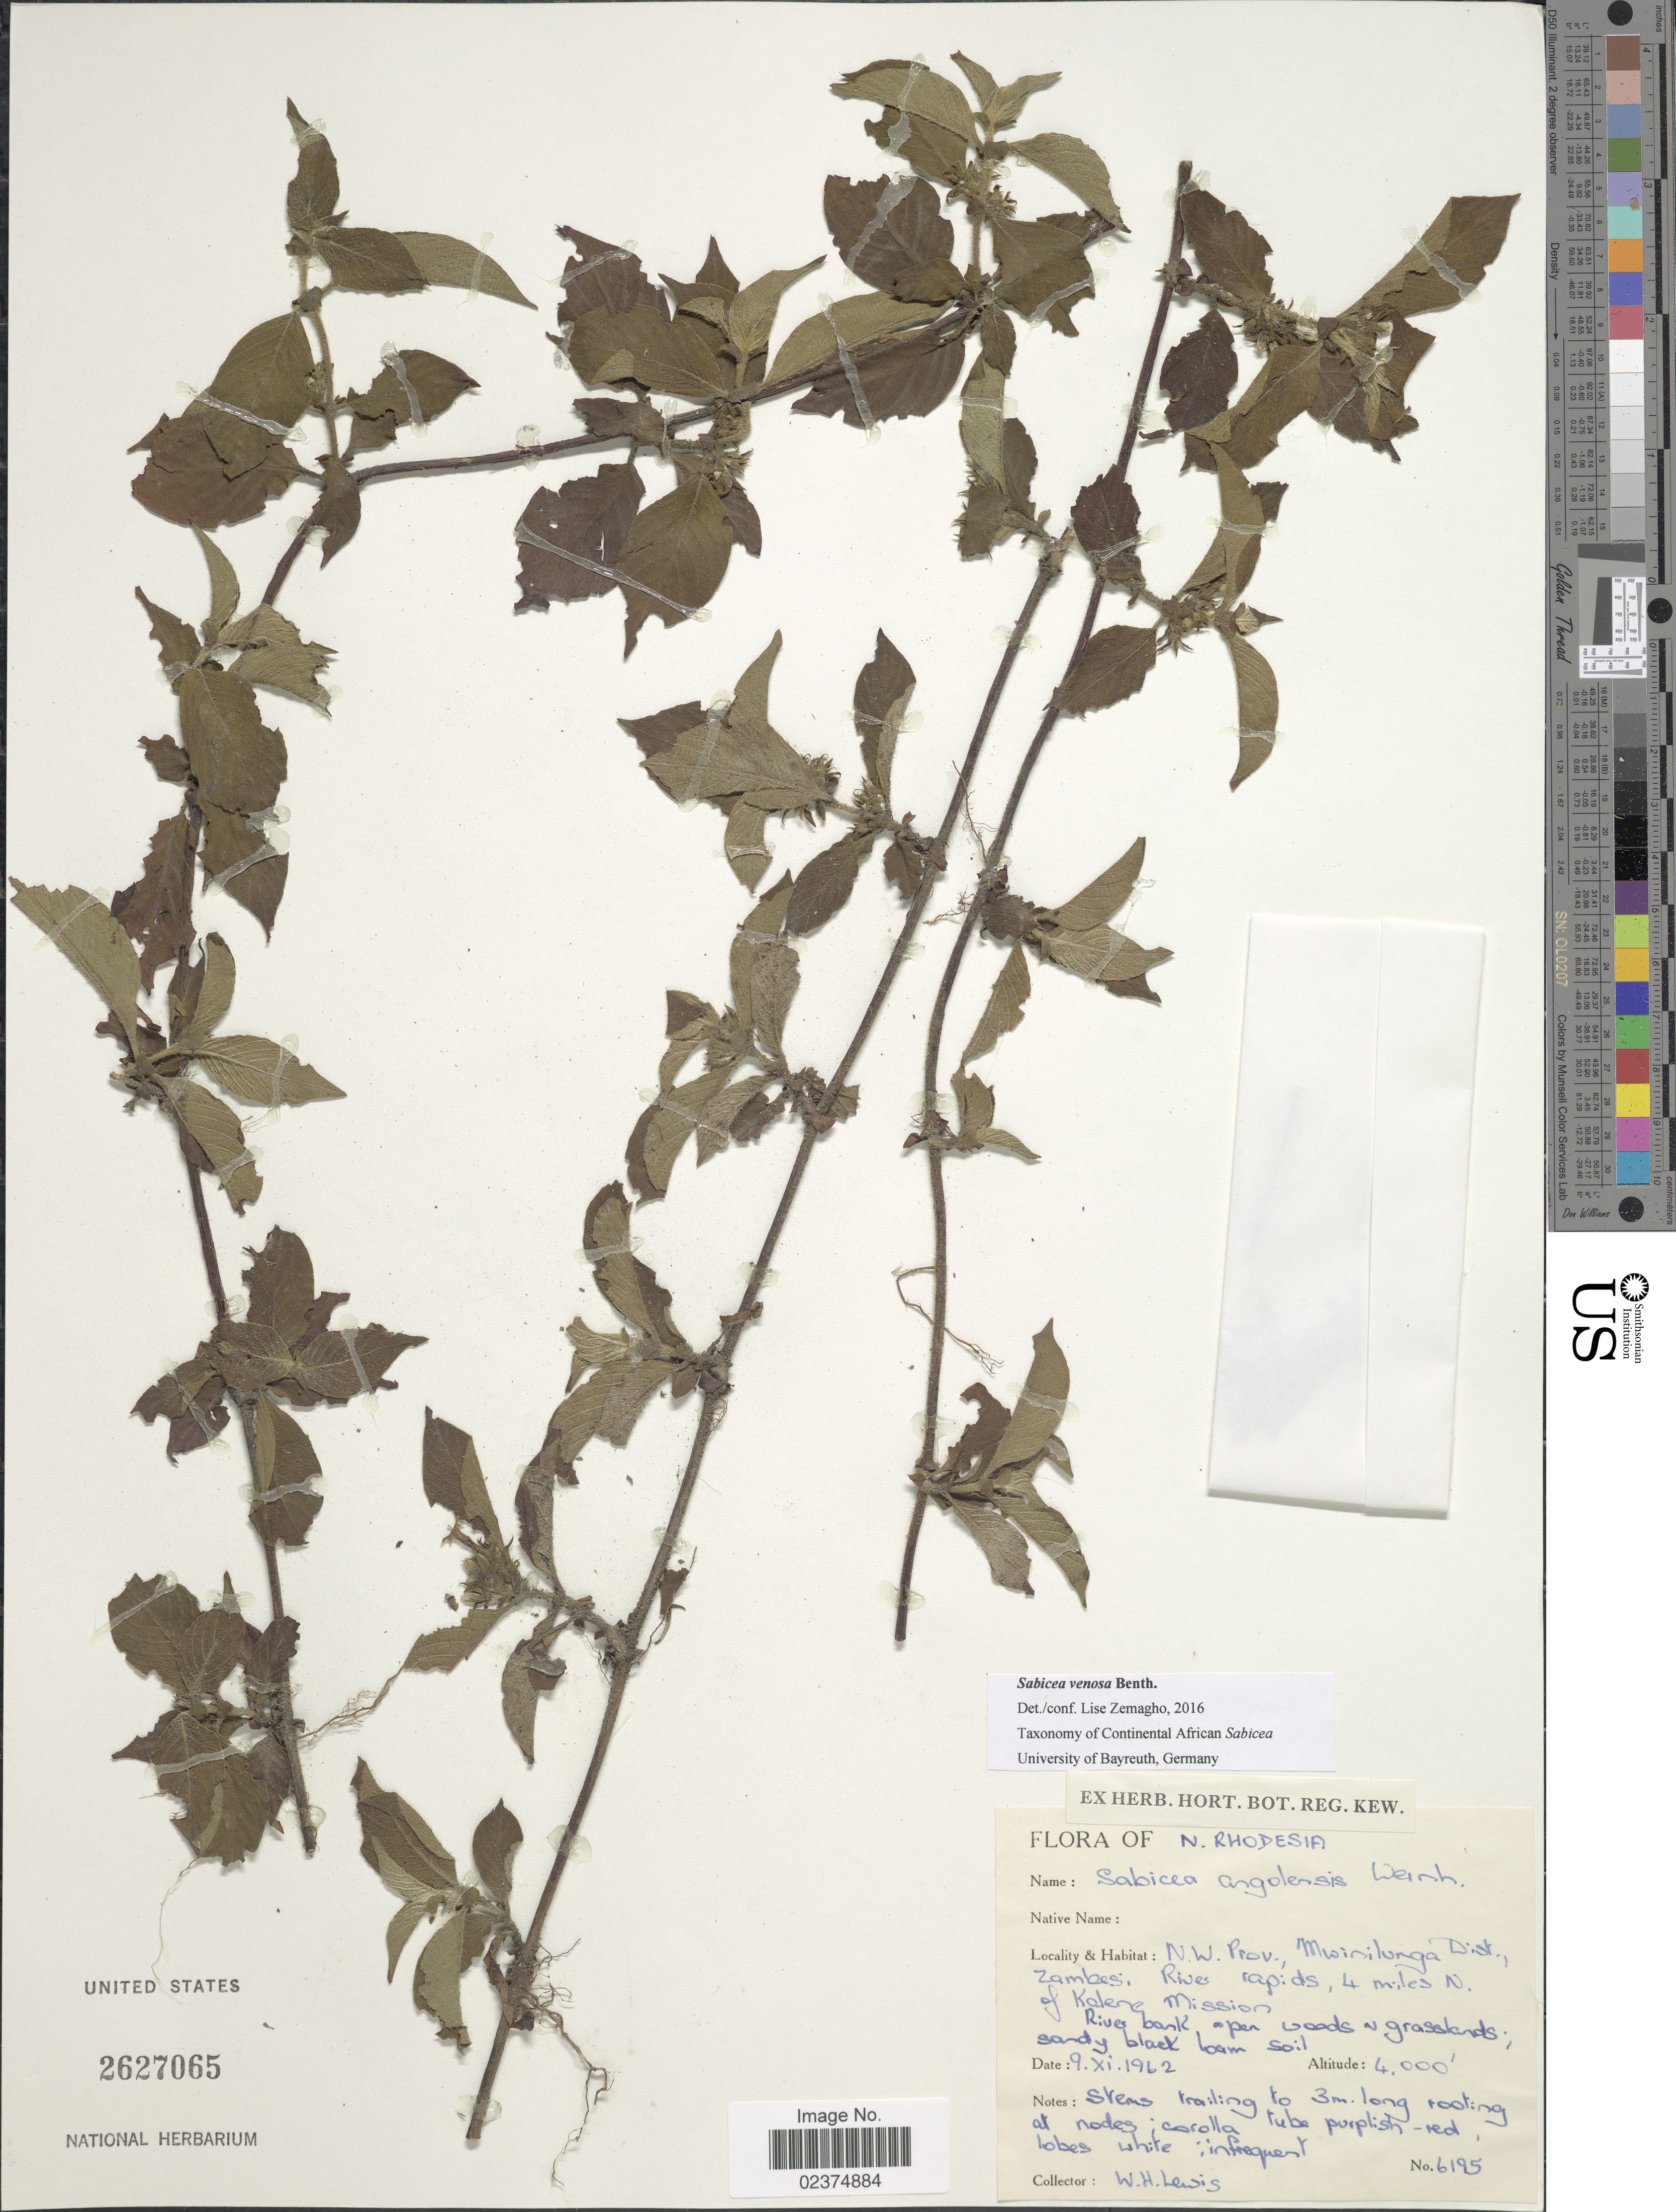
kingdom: Plantae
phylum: Tracheophyta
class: Magnoliopsida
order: Gentianales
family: Rubiaceae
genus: Sabicea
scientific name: Sabicea venosa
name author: Benth.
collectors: W. H. Lewis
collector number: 6195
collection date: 1962-11-09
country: Zambia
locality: N. Rhodesia. N.W. Prov., Mwinilunga Dist., Zambezi River rapids, 4 miles N. of Kalene Mission.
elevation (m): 1219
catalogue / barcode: US 2627065